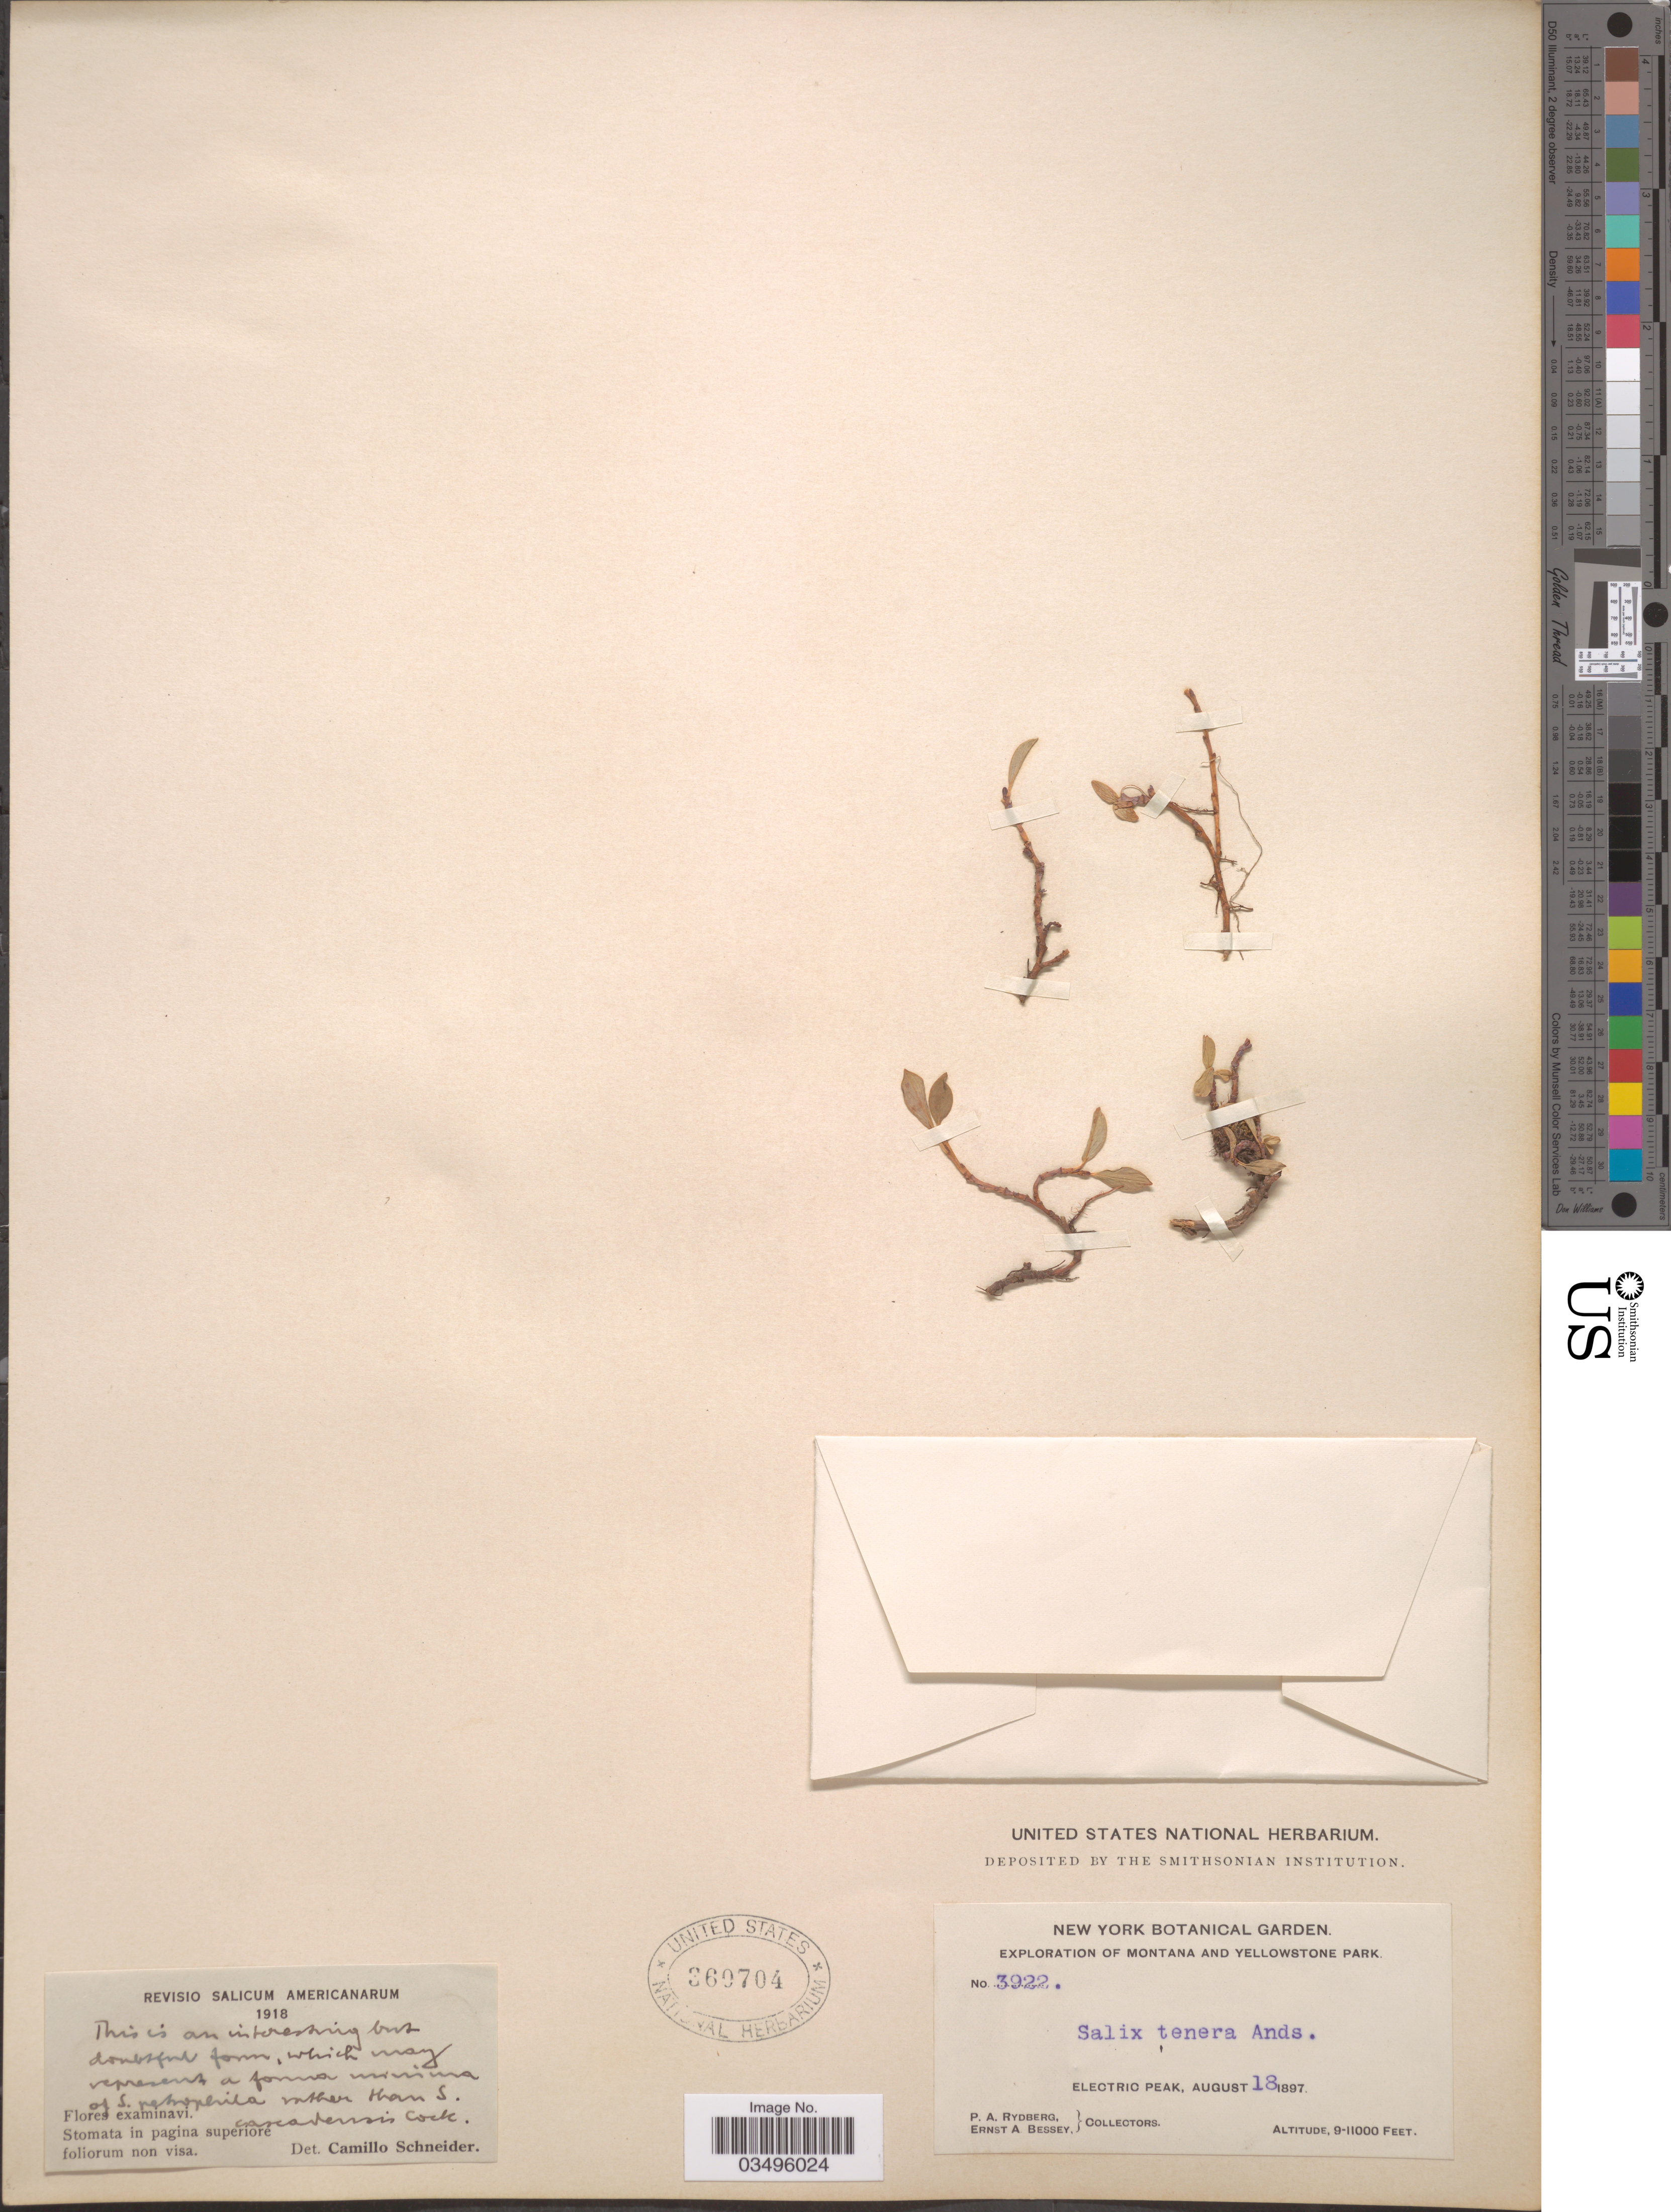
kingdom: Plantae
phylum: Tracheophyta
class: Magnoliopsida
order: Malpighiales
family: Salicaceae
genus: Salix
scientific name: Salix cascadensis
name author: Cockerell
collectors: P. A. Rydberg & E. A. Bessey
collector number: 3922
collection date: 1897-08-18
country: United States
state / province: Montana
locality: Montana and Yellowstone Park. Electric Peak.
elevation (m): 2743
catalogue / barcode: US 369704